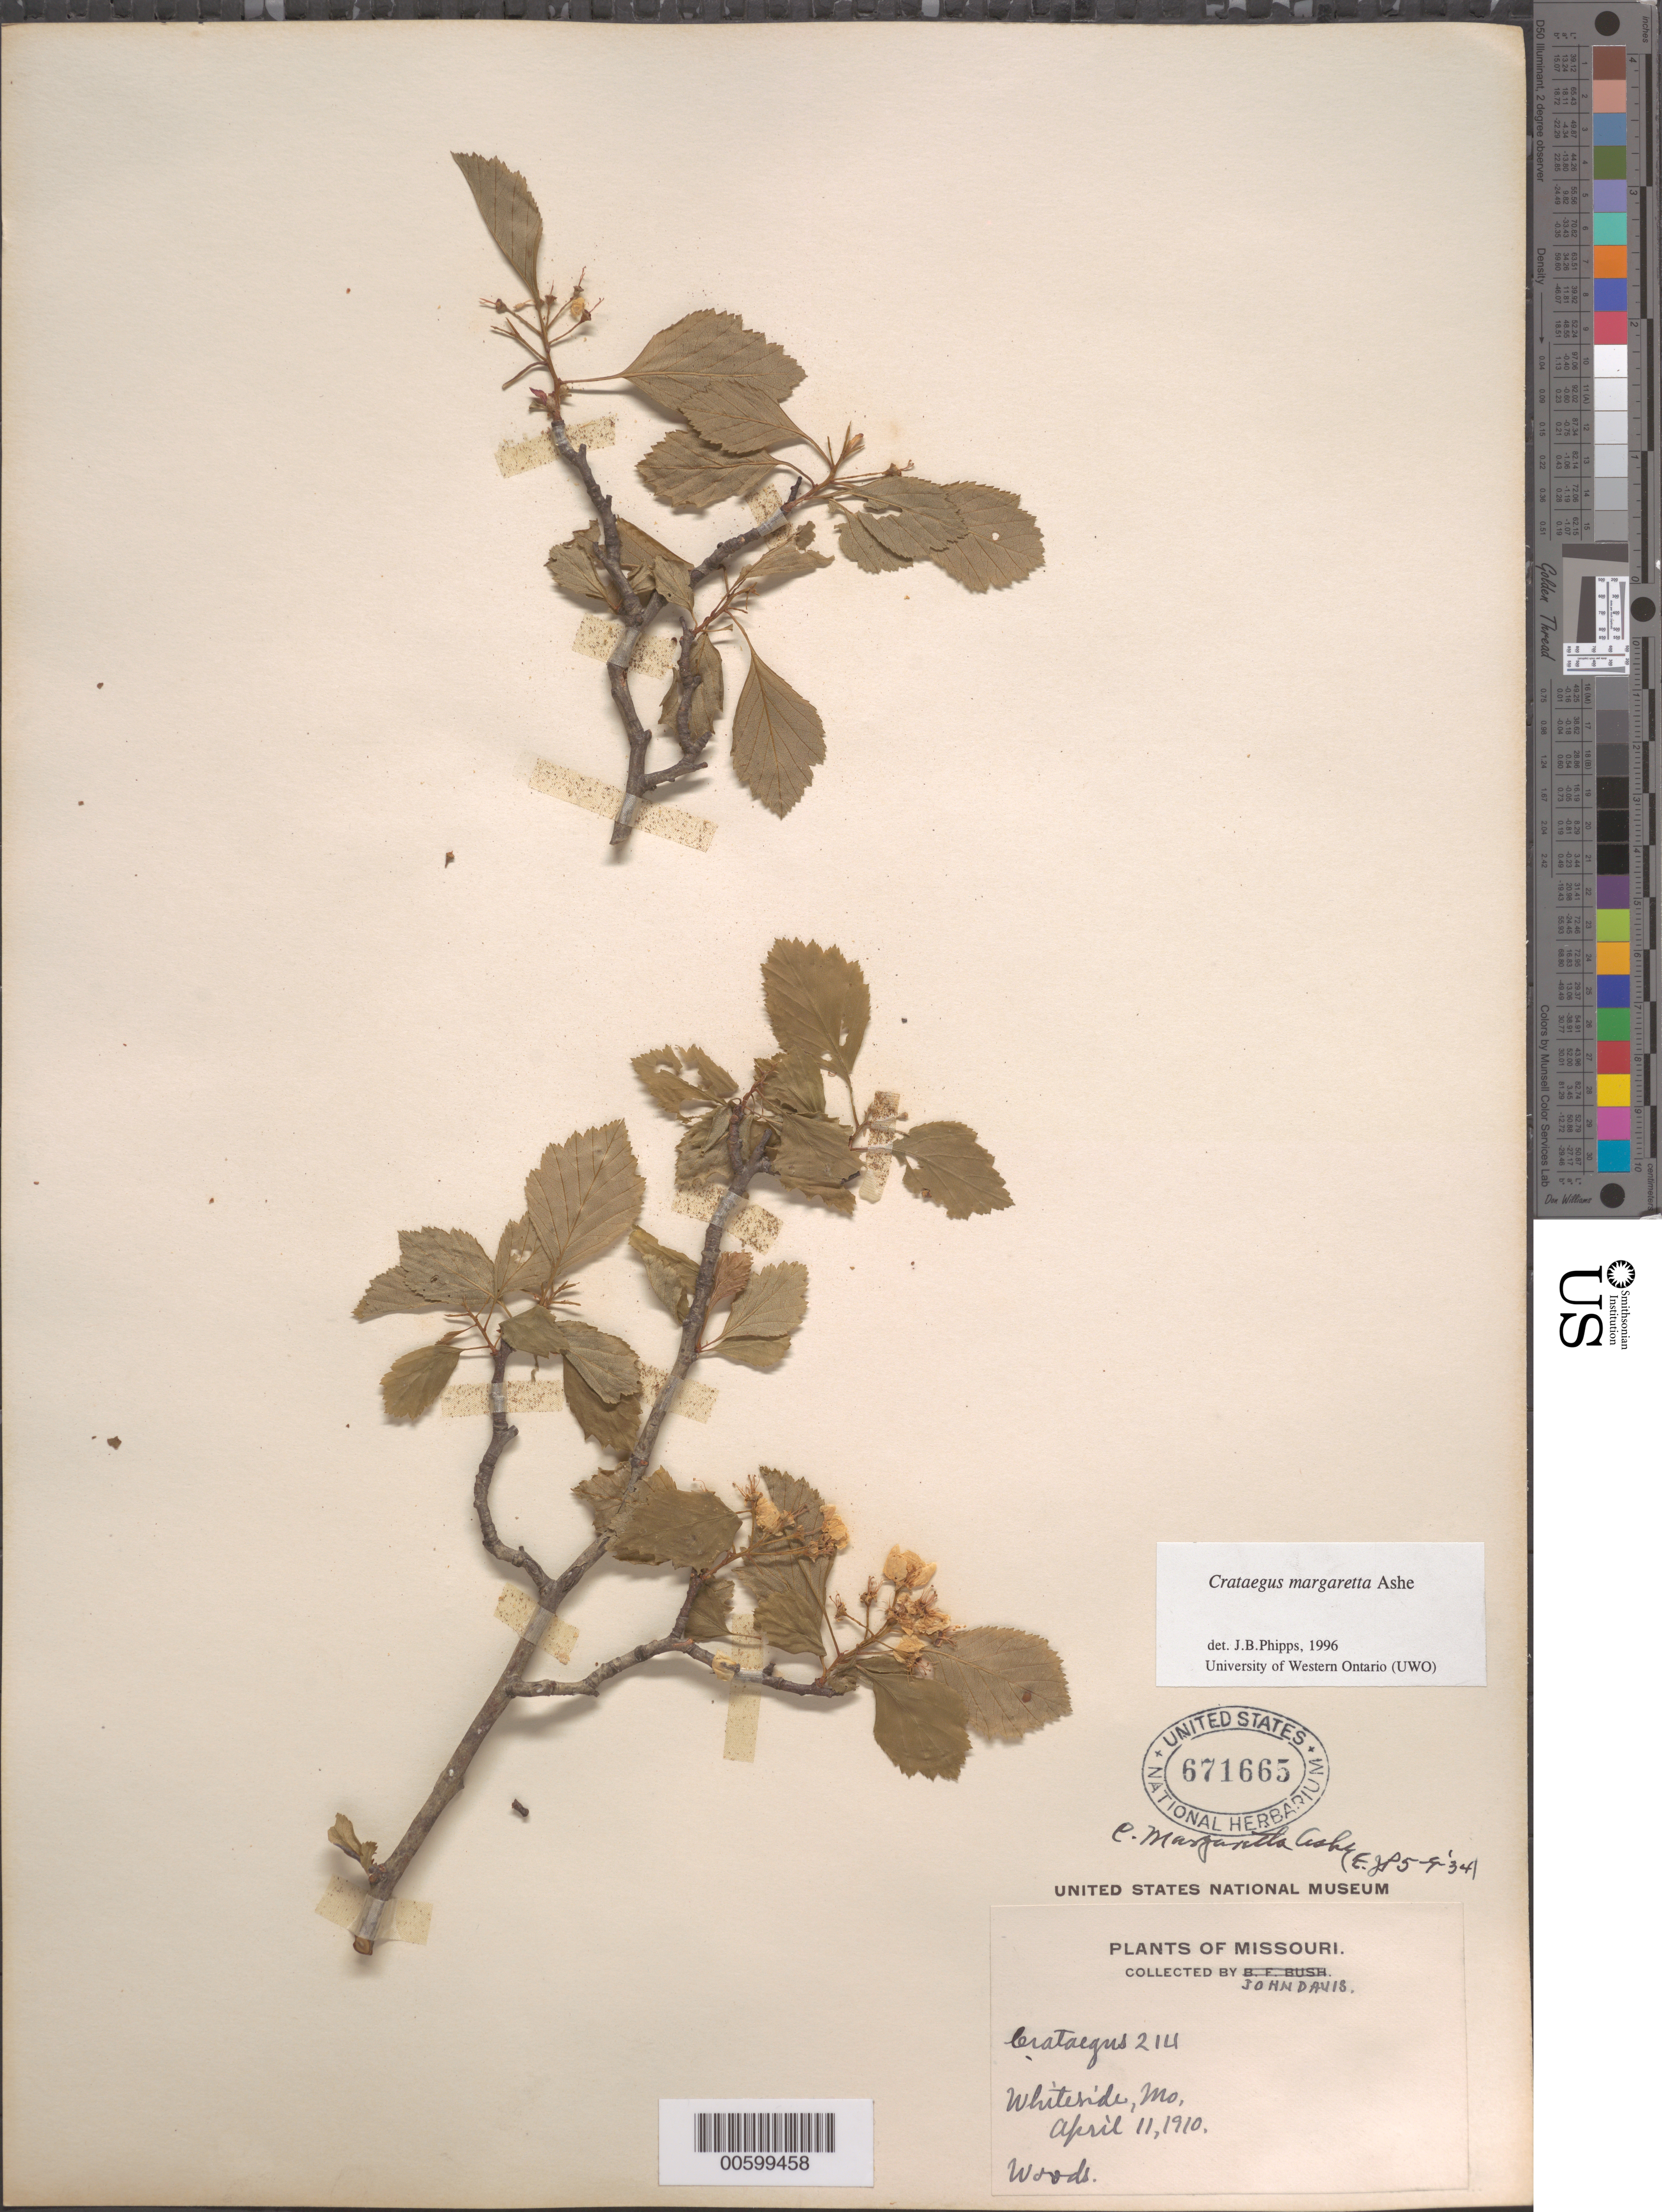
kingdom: Plantae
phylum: Tracheophyta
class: Magnoliopsida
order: Rosales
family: Rosaceae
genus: Crataegus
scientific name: Crataegus margarettae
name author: Ashe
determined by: Palmer, E. J.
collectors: J. Davis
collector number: Crataegus 214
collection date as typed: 11 Apr 1910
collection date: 1910-04-11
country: United States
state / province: Indiana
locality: Whiteside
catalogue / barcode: US 671665